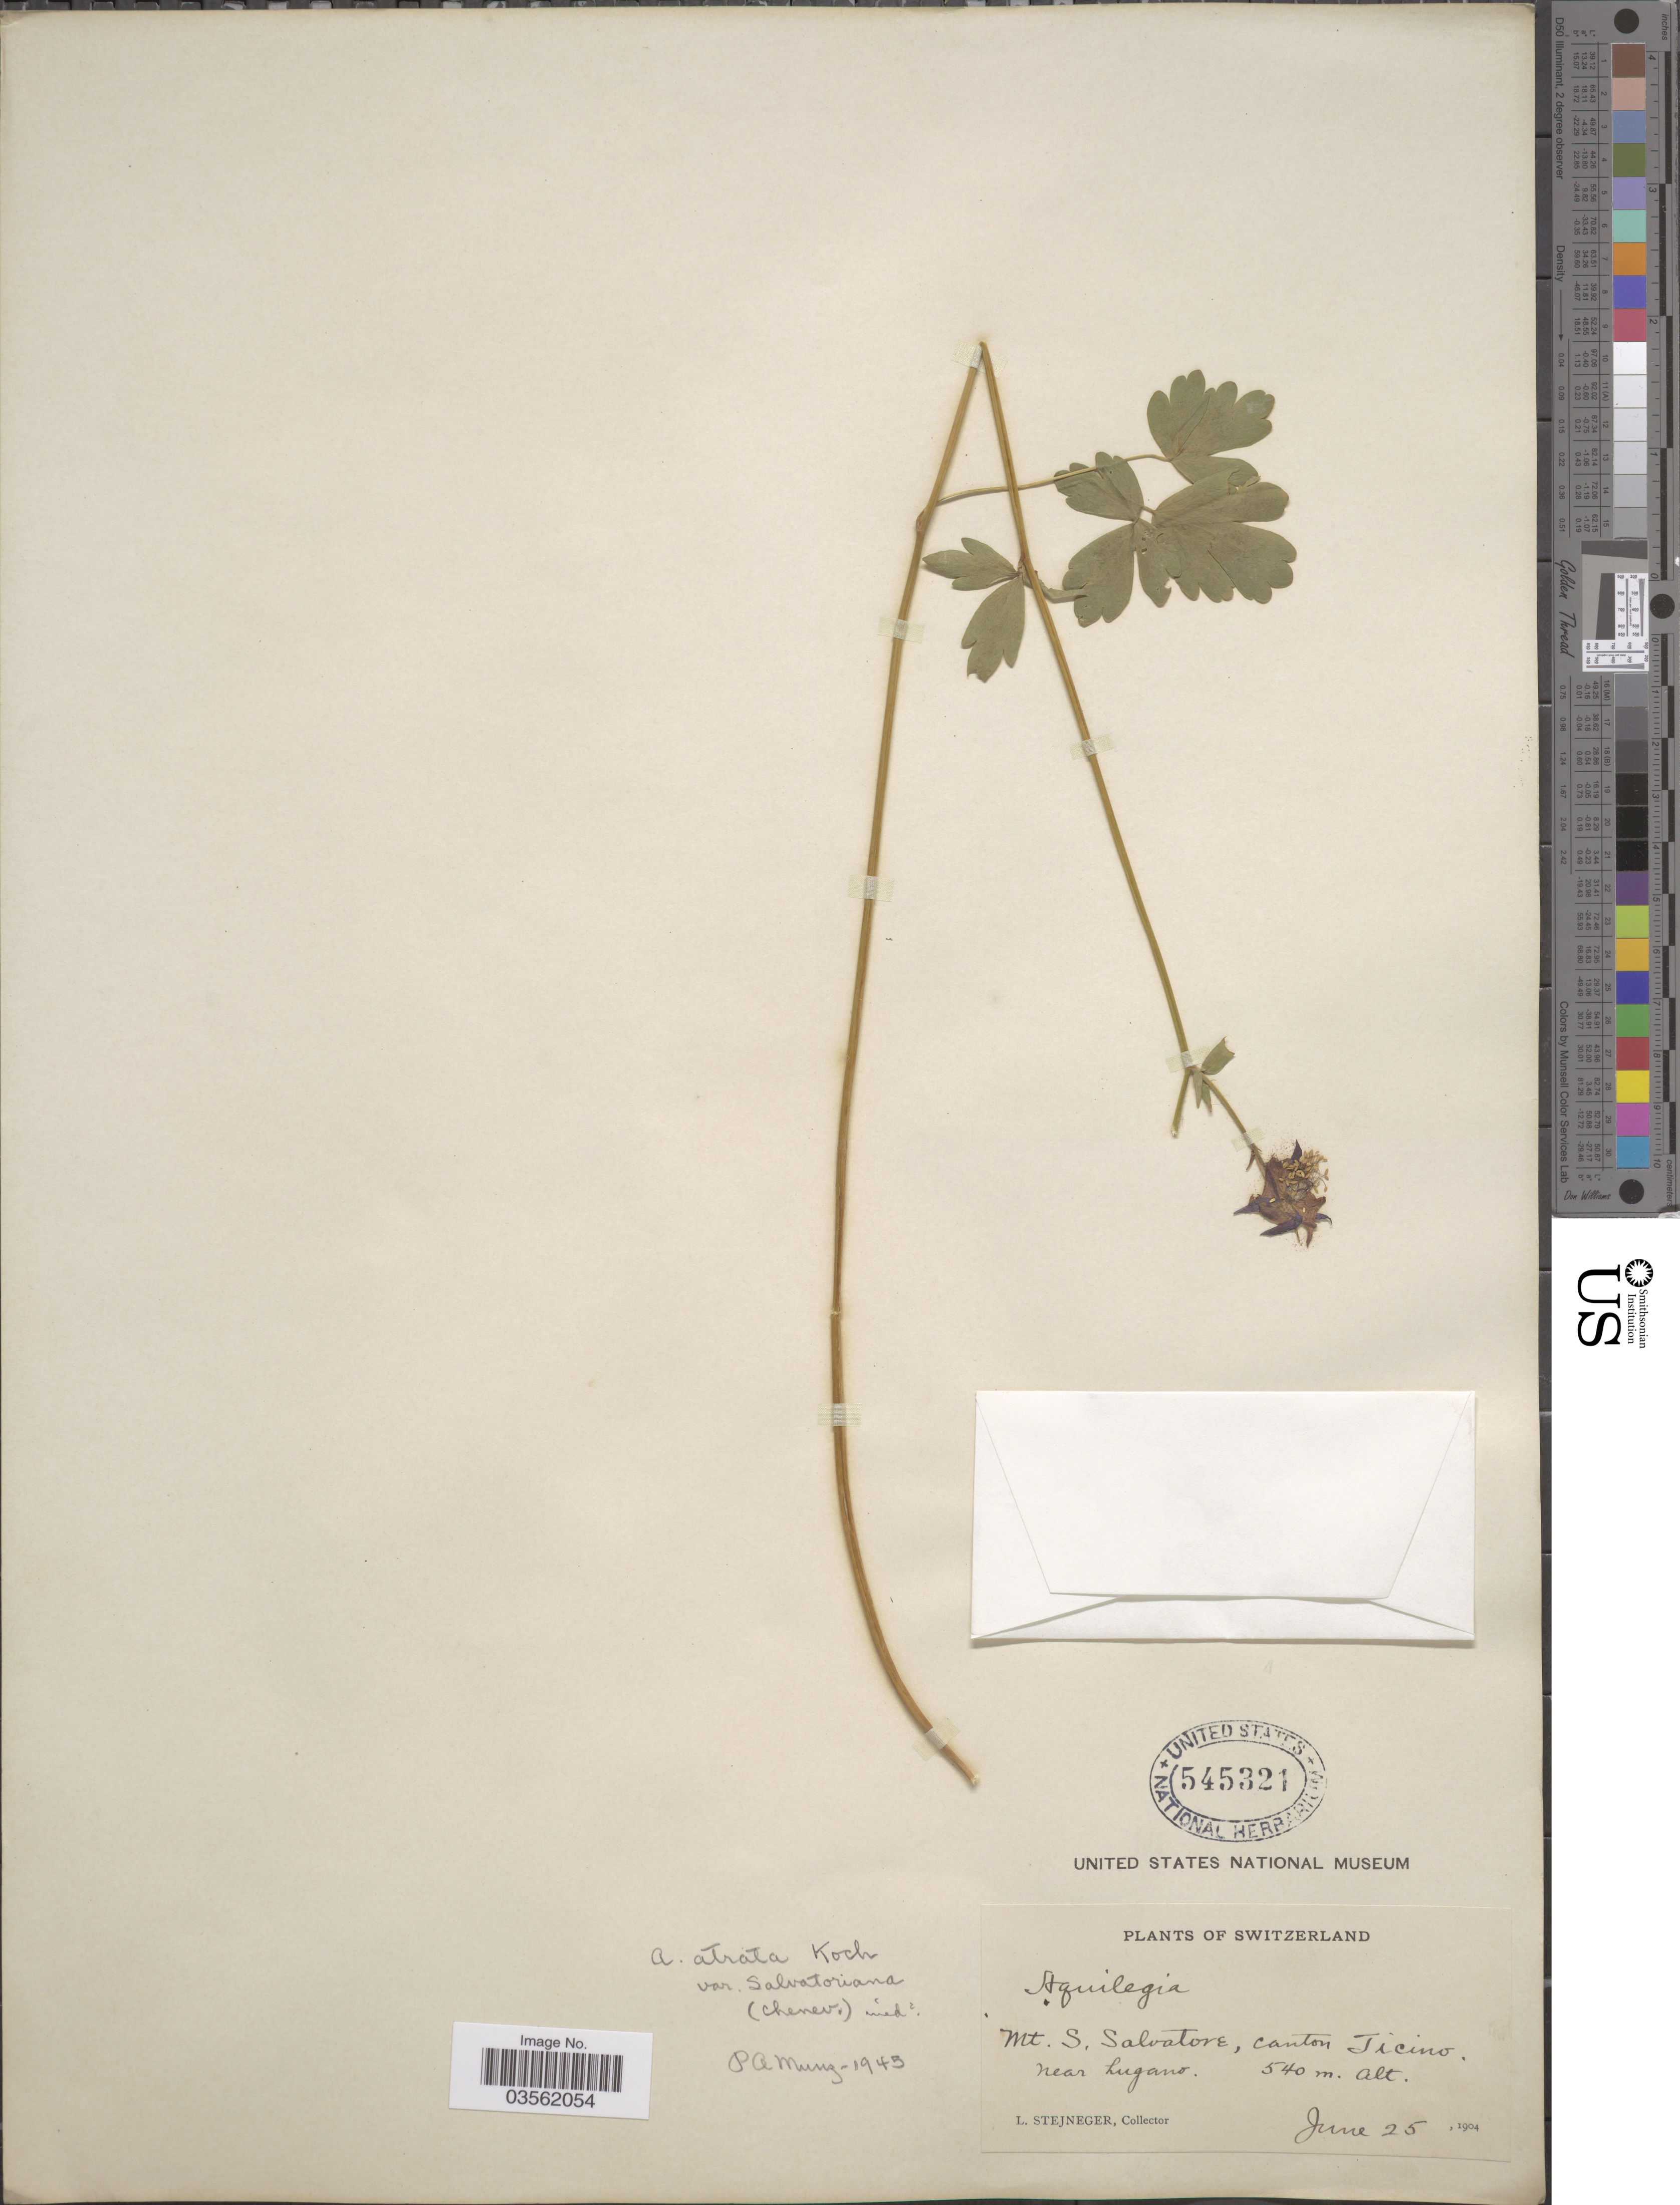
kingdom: Plantae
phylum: Tracheophyta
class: Magnoliopsida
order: Ranunculales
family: Ranunculaceae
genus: Aquilegia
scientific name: Aquilegia atrata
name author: Koch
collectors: L. Stejneger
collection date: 1904-06-25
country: Switzerland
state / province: Ticino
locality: Mt. S. Salvatore, canton Ticino. Near Lugano.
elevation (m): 540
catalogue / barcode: US 545321